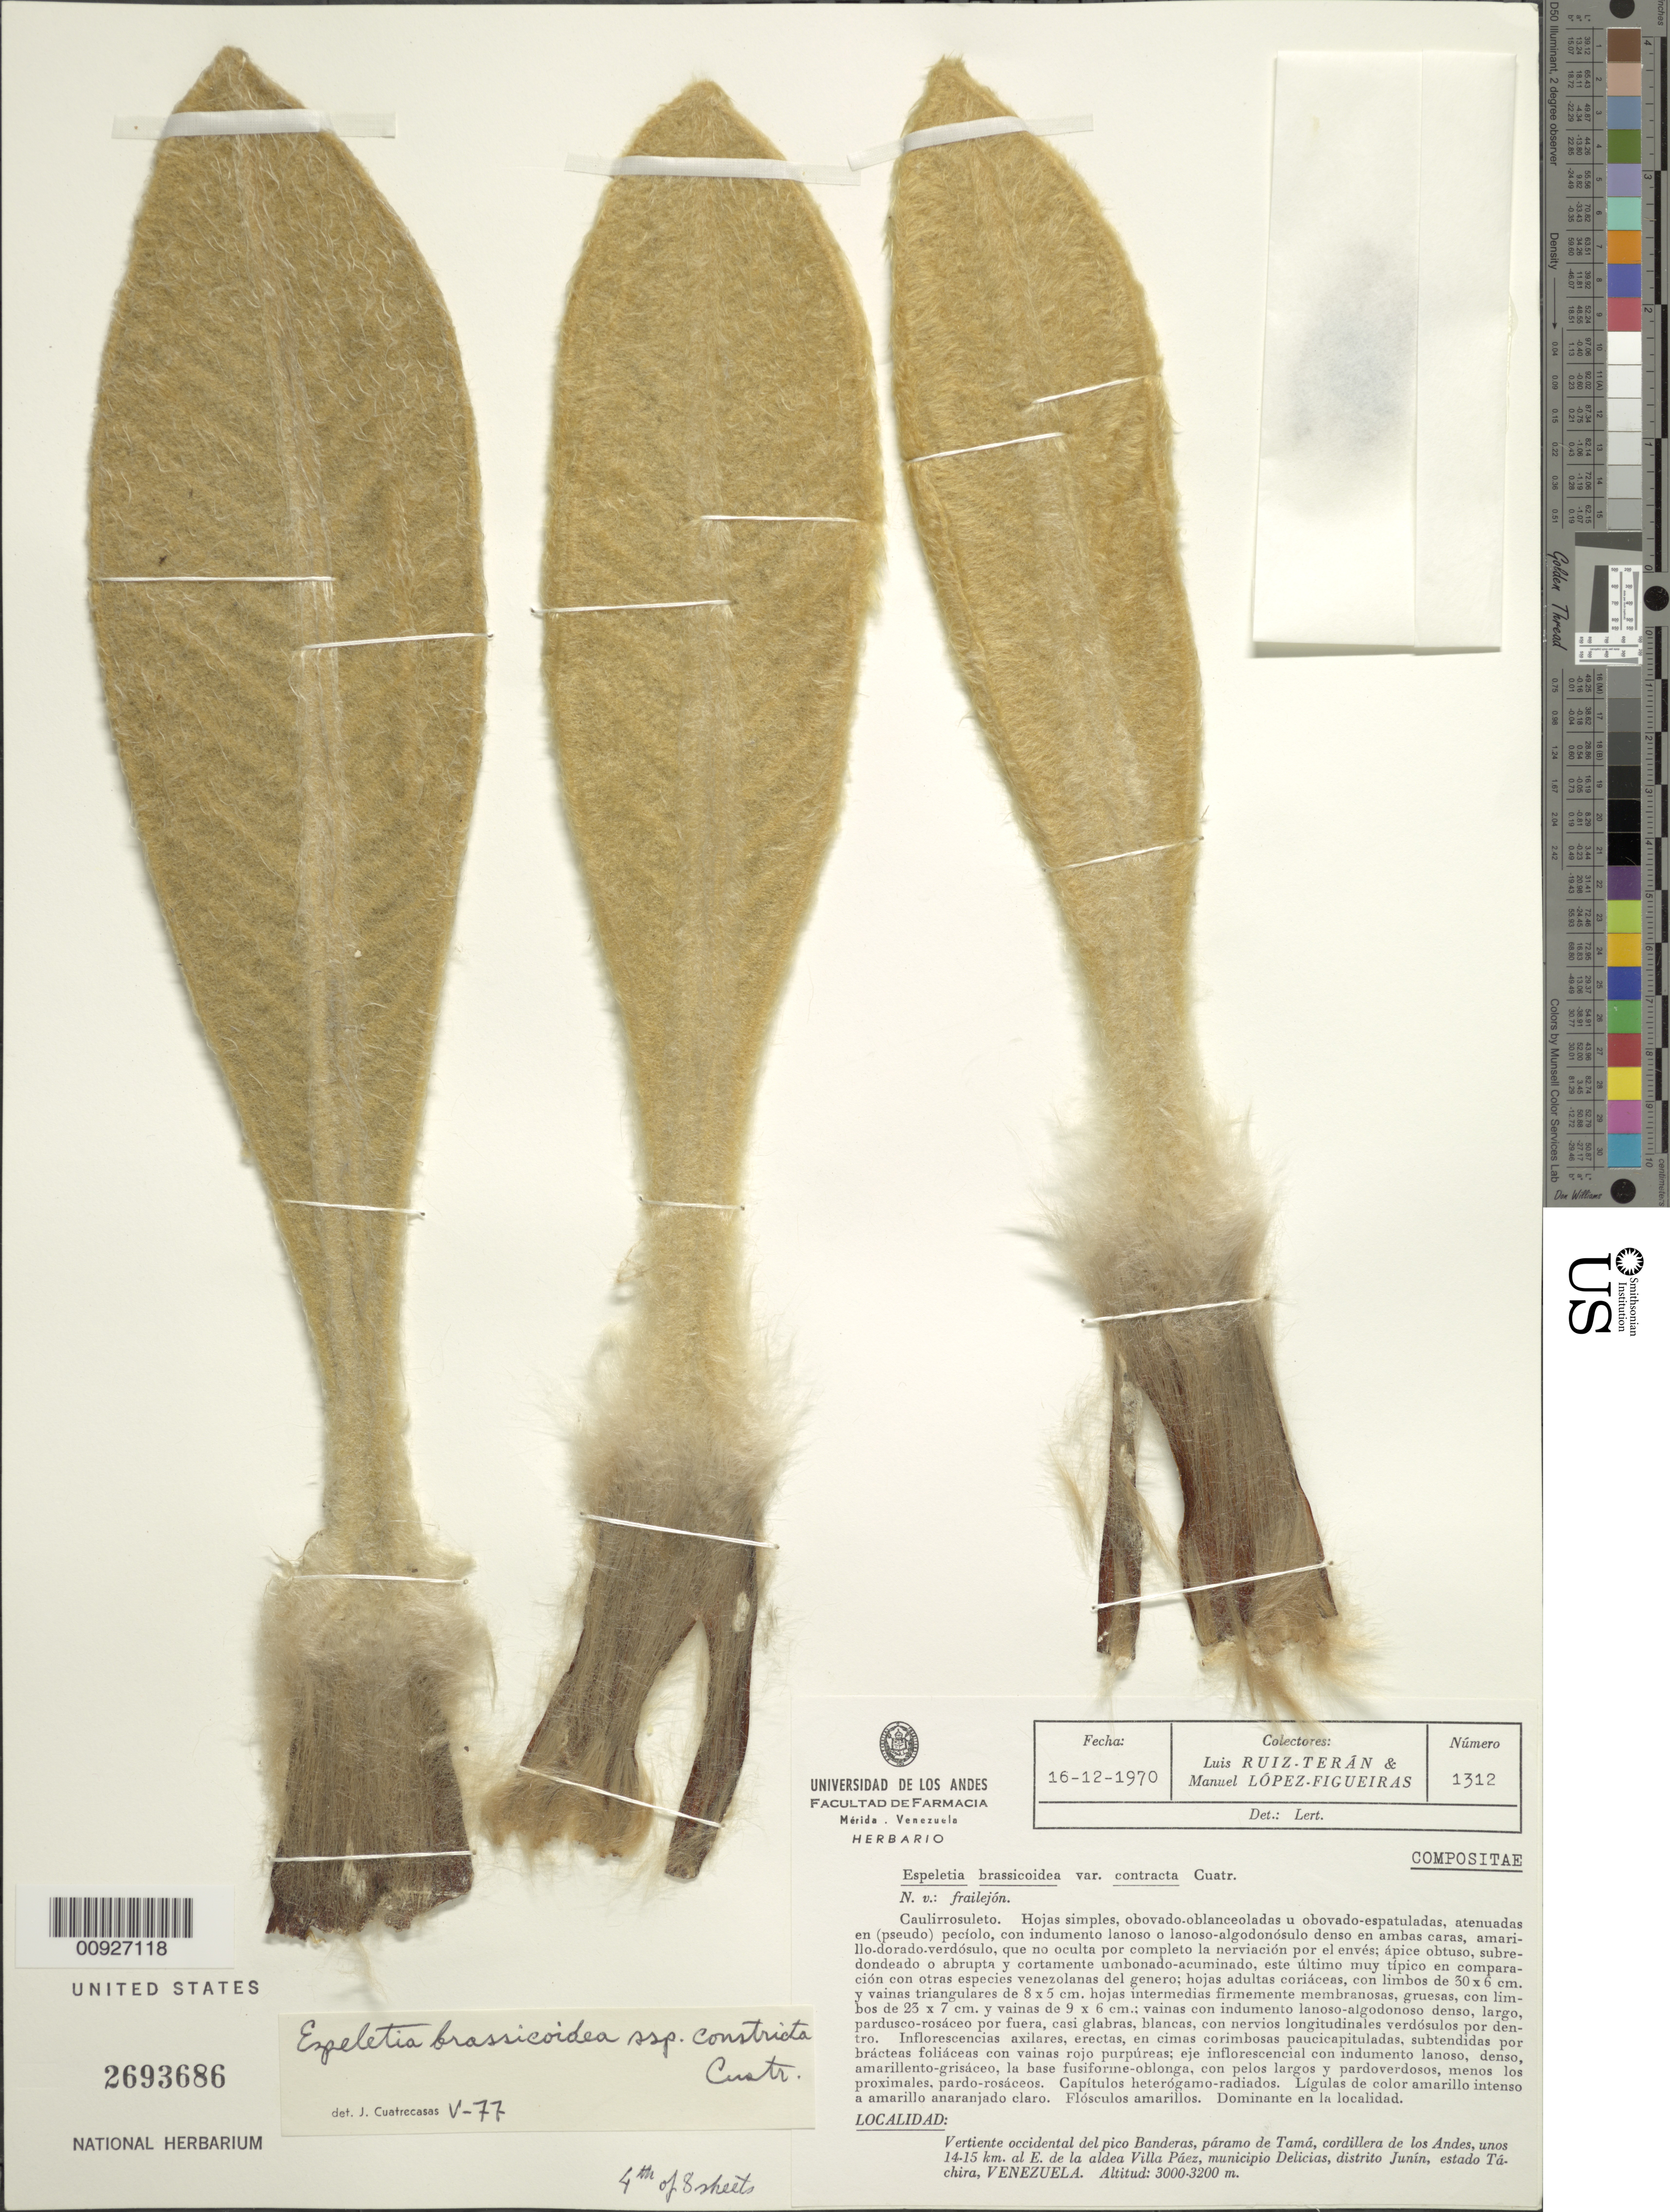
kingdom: Plantae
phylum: Tracheophyta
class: Magnoliopsida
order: Asterales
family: Asteraceae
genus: Espeletia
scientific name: Espeletia brassicoidea f. constricta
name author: Cuatrec.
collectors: L. E. Ruíz-Terán & M. López Figueiras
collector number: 1312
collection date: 1970-12-16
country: Venezuela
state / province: Táchira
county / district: Junín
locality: P. de Tamá. Vertiente occidental del pico Banderas, páramo de Tamá, cordillera de los Andes, unos 14-15 km. al E de la Aldea Villa Páez, municipio Delicias.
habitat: Dominante en la localidad.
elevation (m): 3000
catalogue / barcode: US 2693686